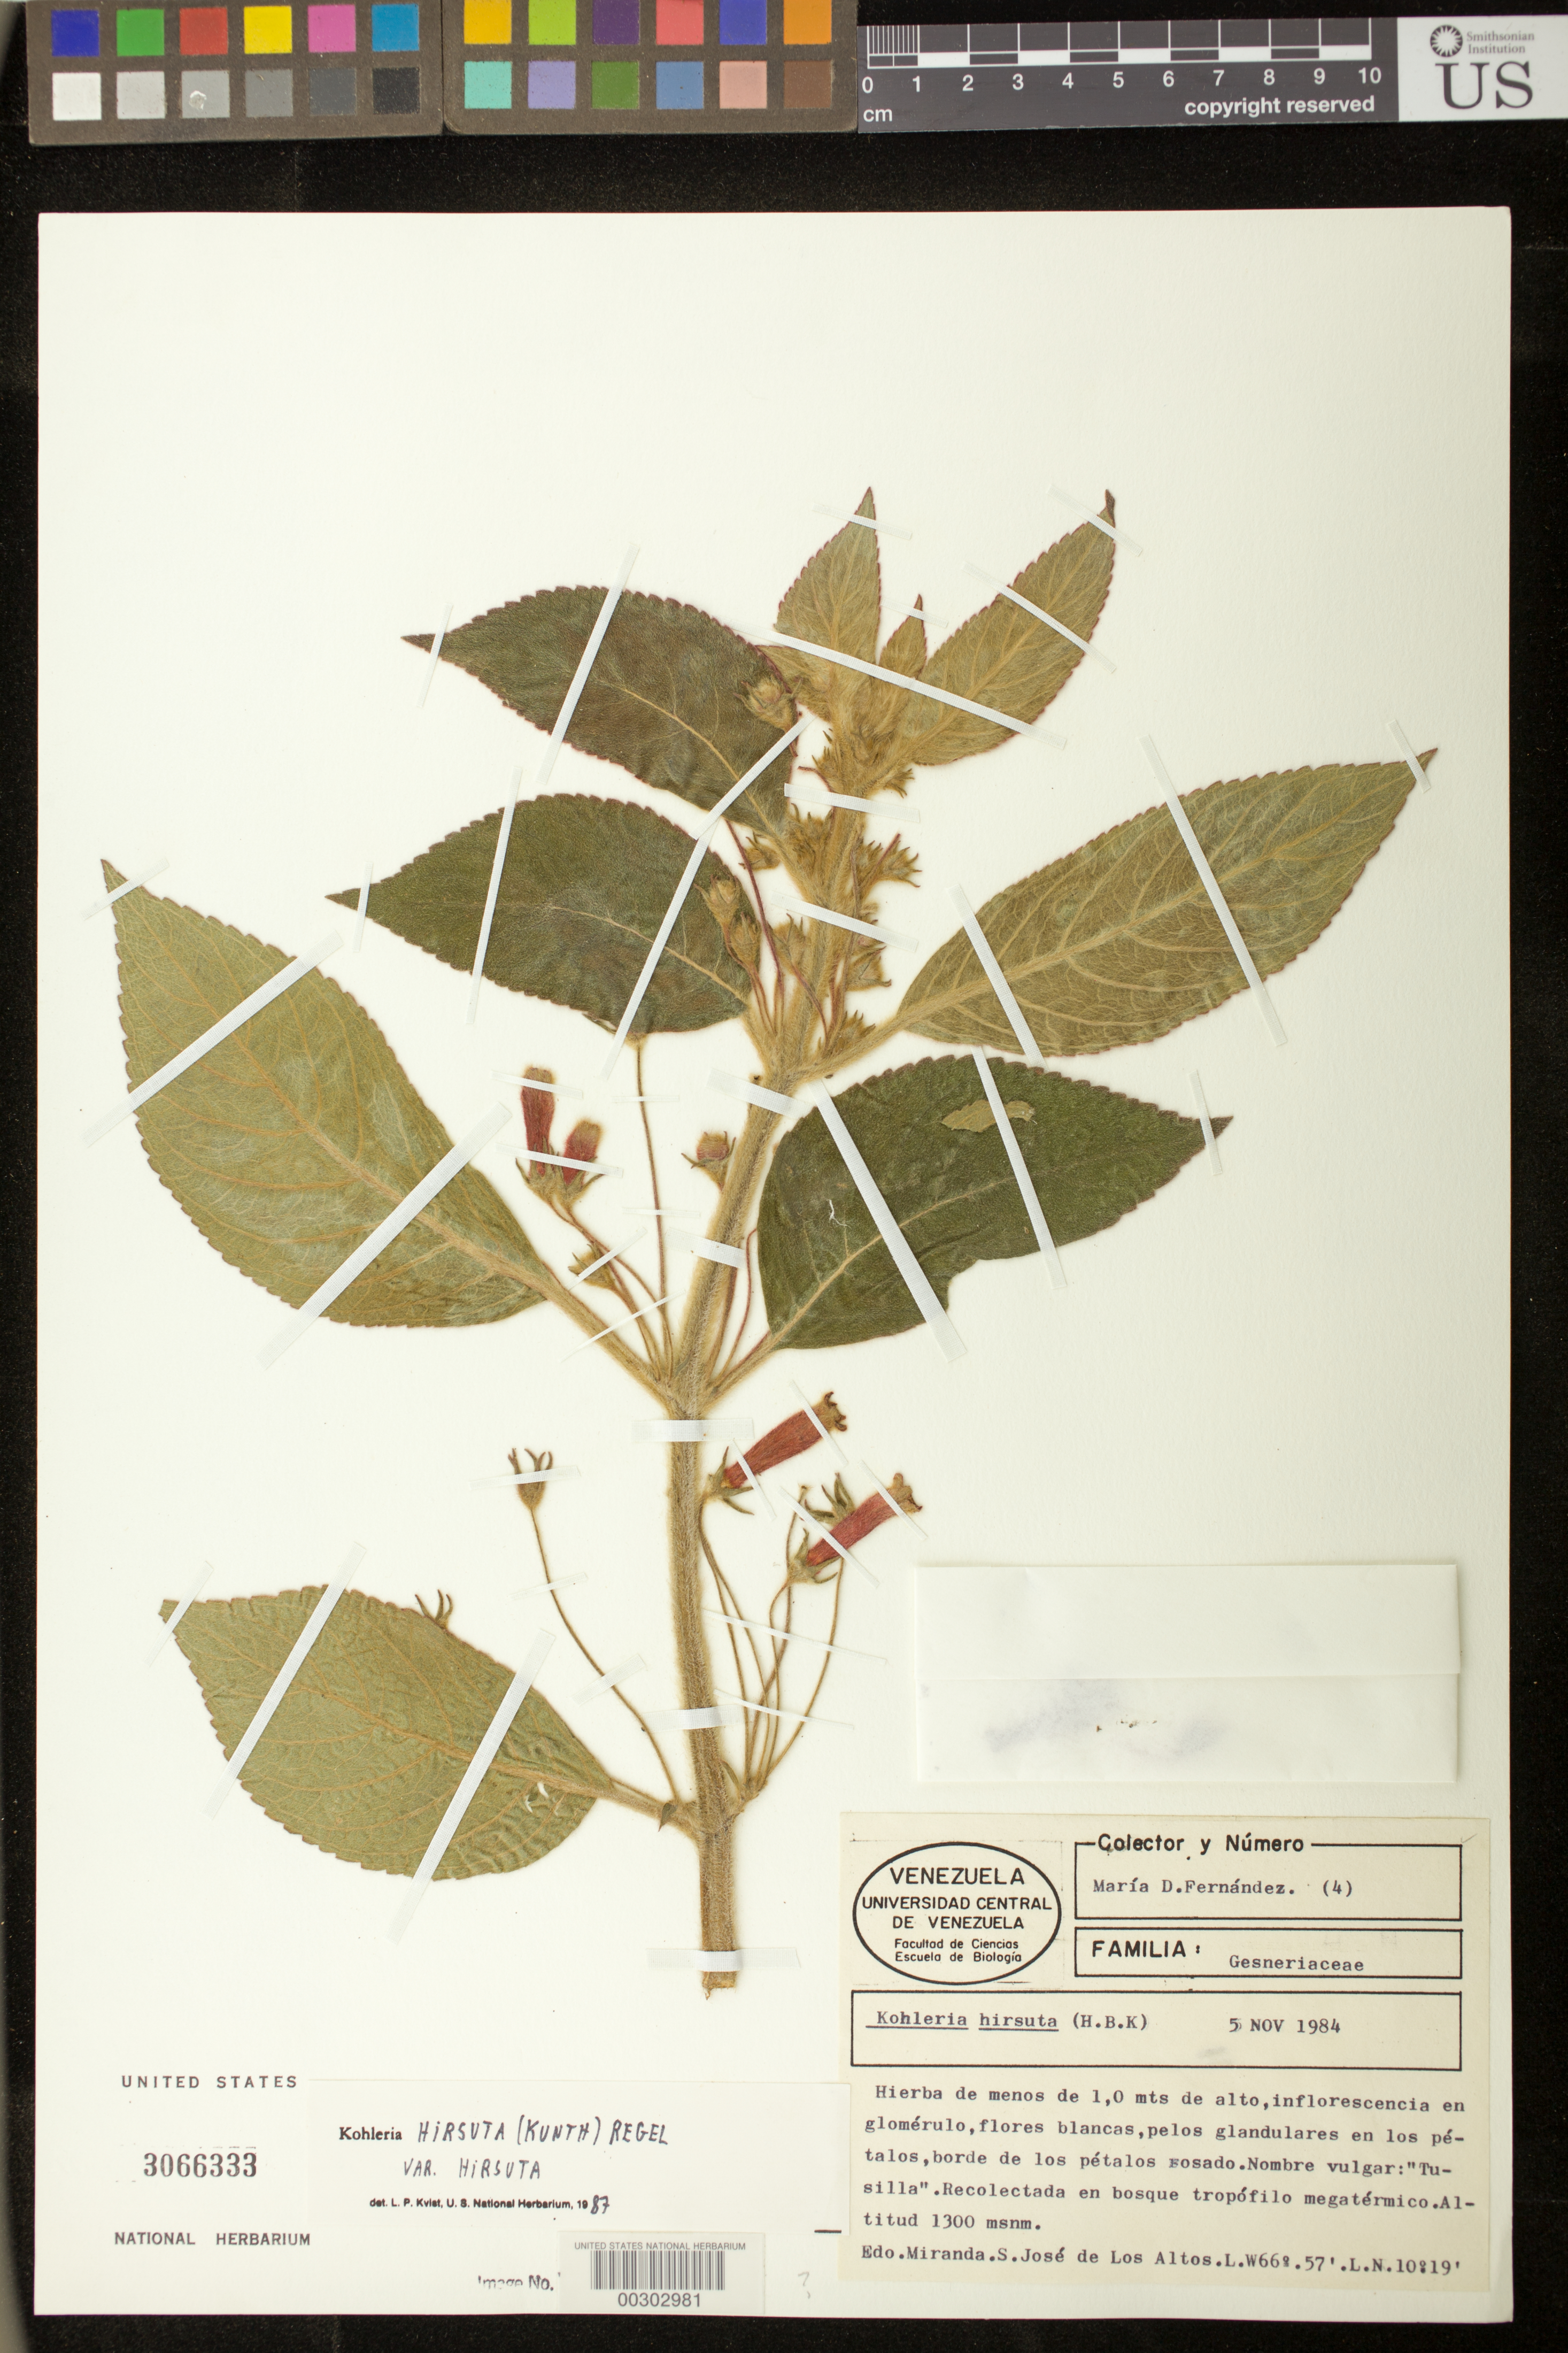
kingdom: Plantae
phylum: Tracheophyta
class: Magnoliopsida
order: Lamiales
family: Gesneriaceae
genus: Kohleria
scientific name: Kohleria hirsuta var. hirsuta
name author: (Kunth) Regel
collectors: M. Fernandez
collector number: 4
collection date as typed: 05 Nov 1984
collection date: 1984-11-05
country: Venezuela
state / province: Miranda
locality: S Jose de los Altos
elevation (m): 1300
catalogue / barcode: US 3066333